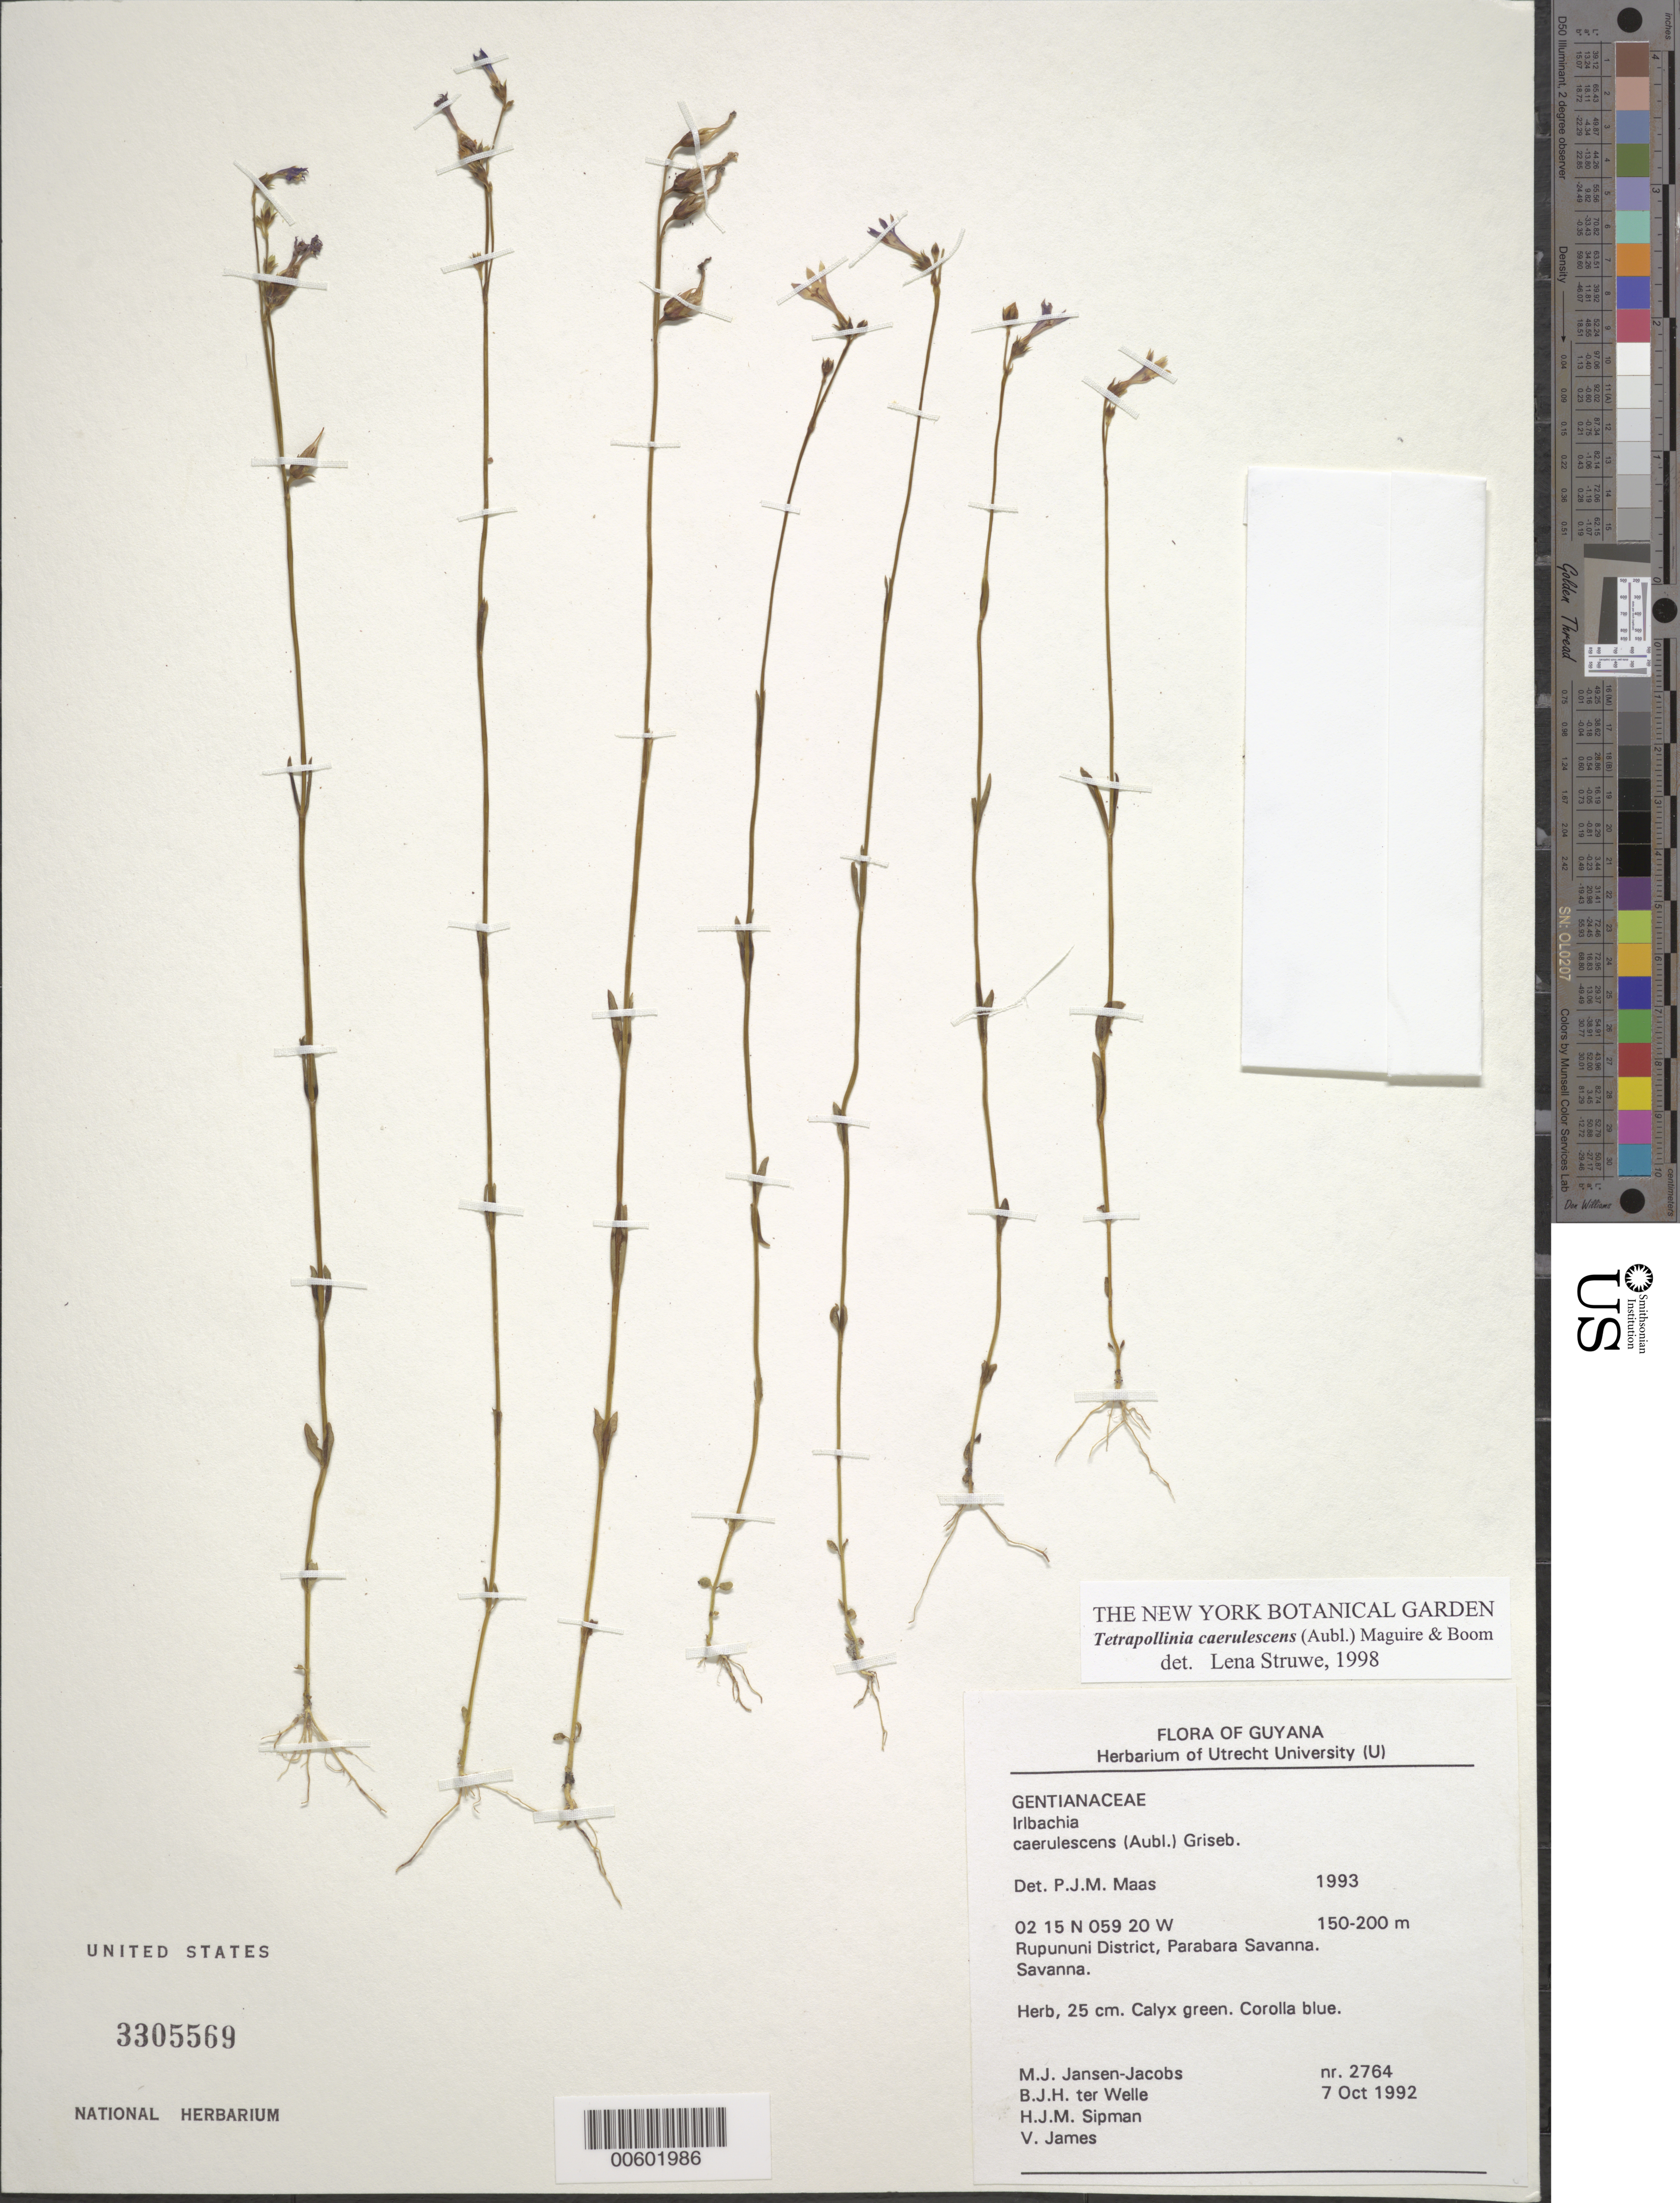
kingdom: Plantae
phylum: Tracheophyta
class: Magnoliopsida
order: Gentianales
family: Gentianaceae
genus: Tetrapollinia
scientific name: Tetrapollinia caerulescens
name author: (Aubl.) Maguire & B.M. Boom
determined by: Struwe, L.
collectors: M. J. Jansen-Jacobs, B. Welle, H. J. M. Sipman & V. James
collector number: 2764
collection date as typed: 7-Oct-92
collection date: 1992-10-07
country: Guyana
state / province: U. Takutu-U. Essequibo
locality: Parabara Savanna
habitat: Savanna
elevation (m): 150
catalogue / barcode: US 3305569